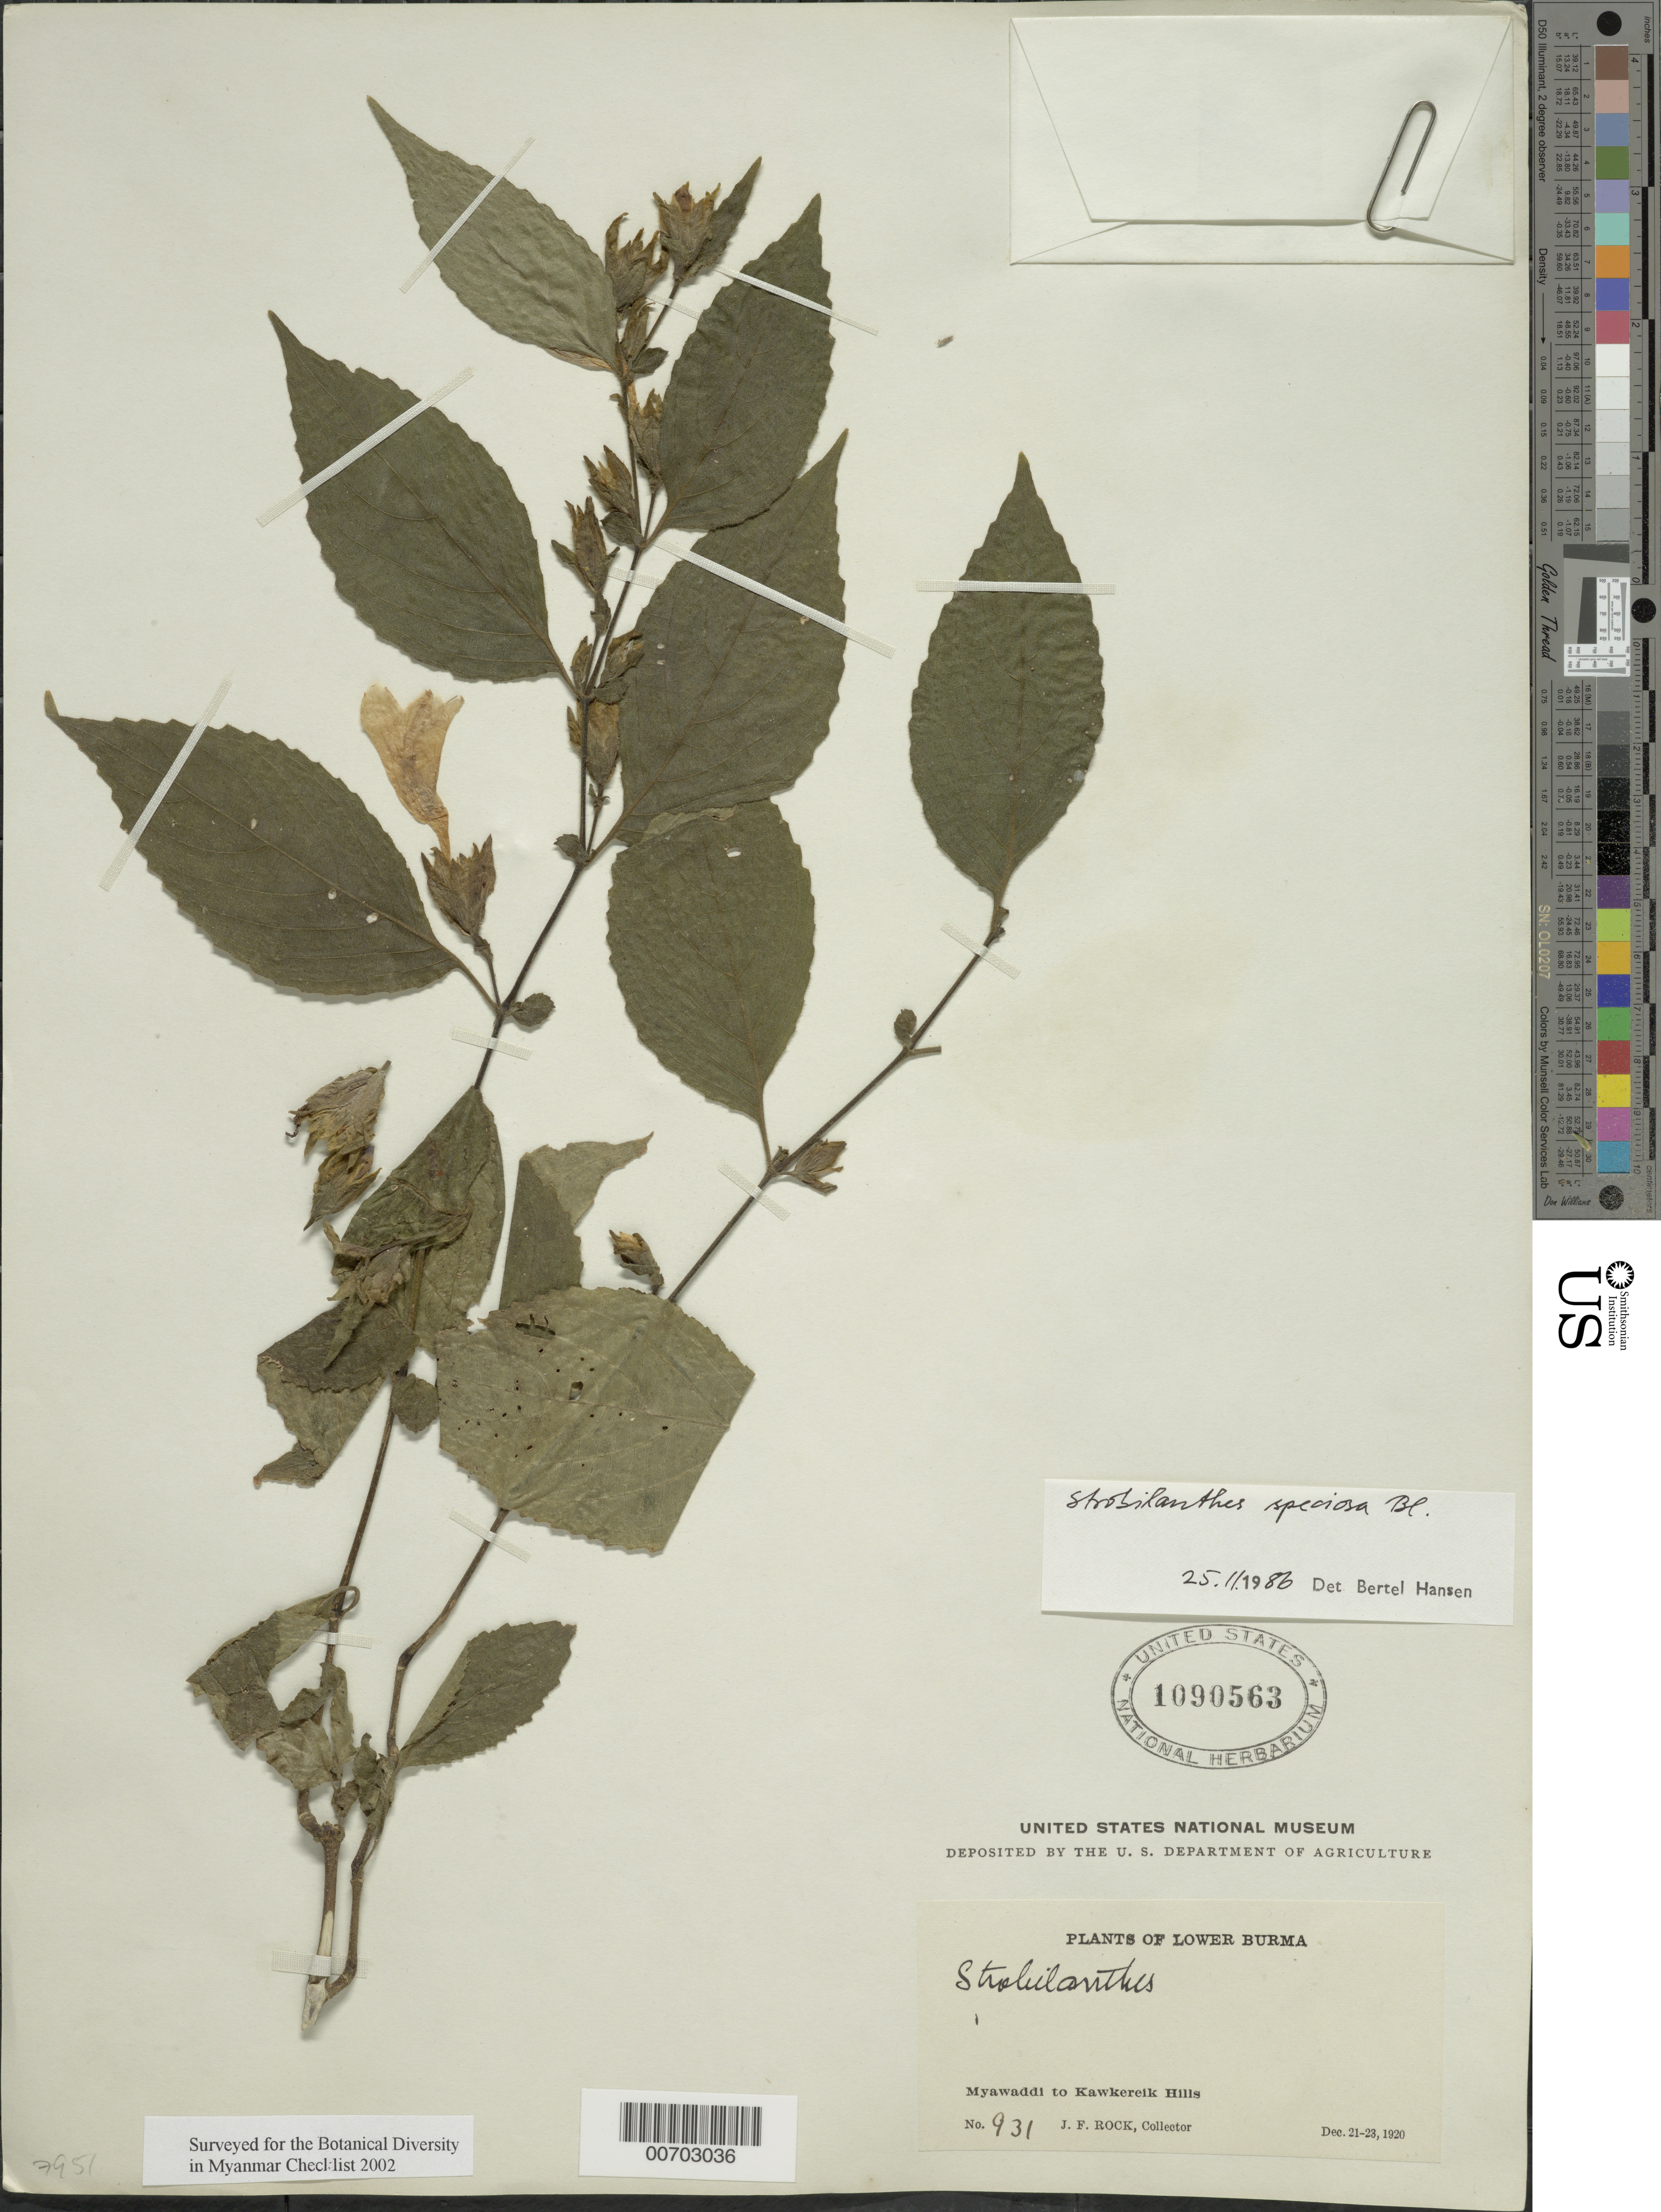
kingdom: Plantae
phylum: Tracheophyta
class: Magnoliopsida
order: Lamiales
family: Acanthaceae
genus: Strobilanthes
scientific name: Strobilanthes speciosa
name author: Blume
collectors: J. F. Rock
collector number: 931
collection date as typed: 21 Dec 1920 to 23 Dec 1920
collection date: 1920-12-21/1920-12-23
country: Myanmar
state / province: Kawthule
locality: Myawaddi to Kawkereik Hills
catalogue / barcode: US 1090563